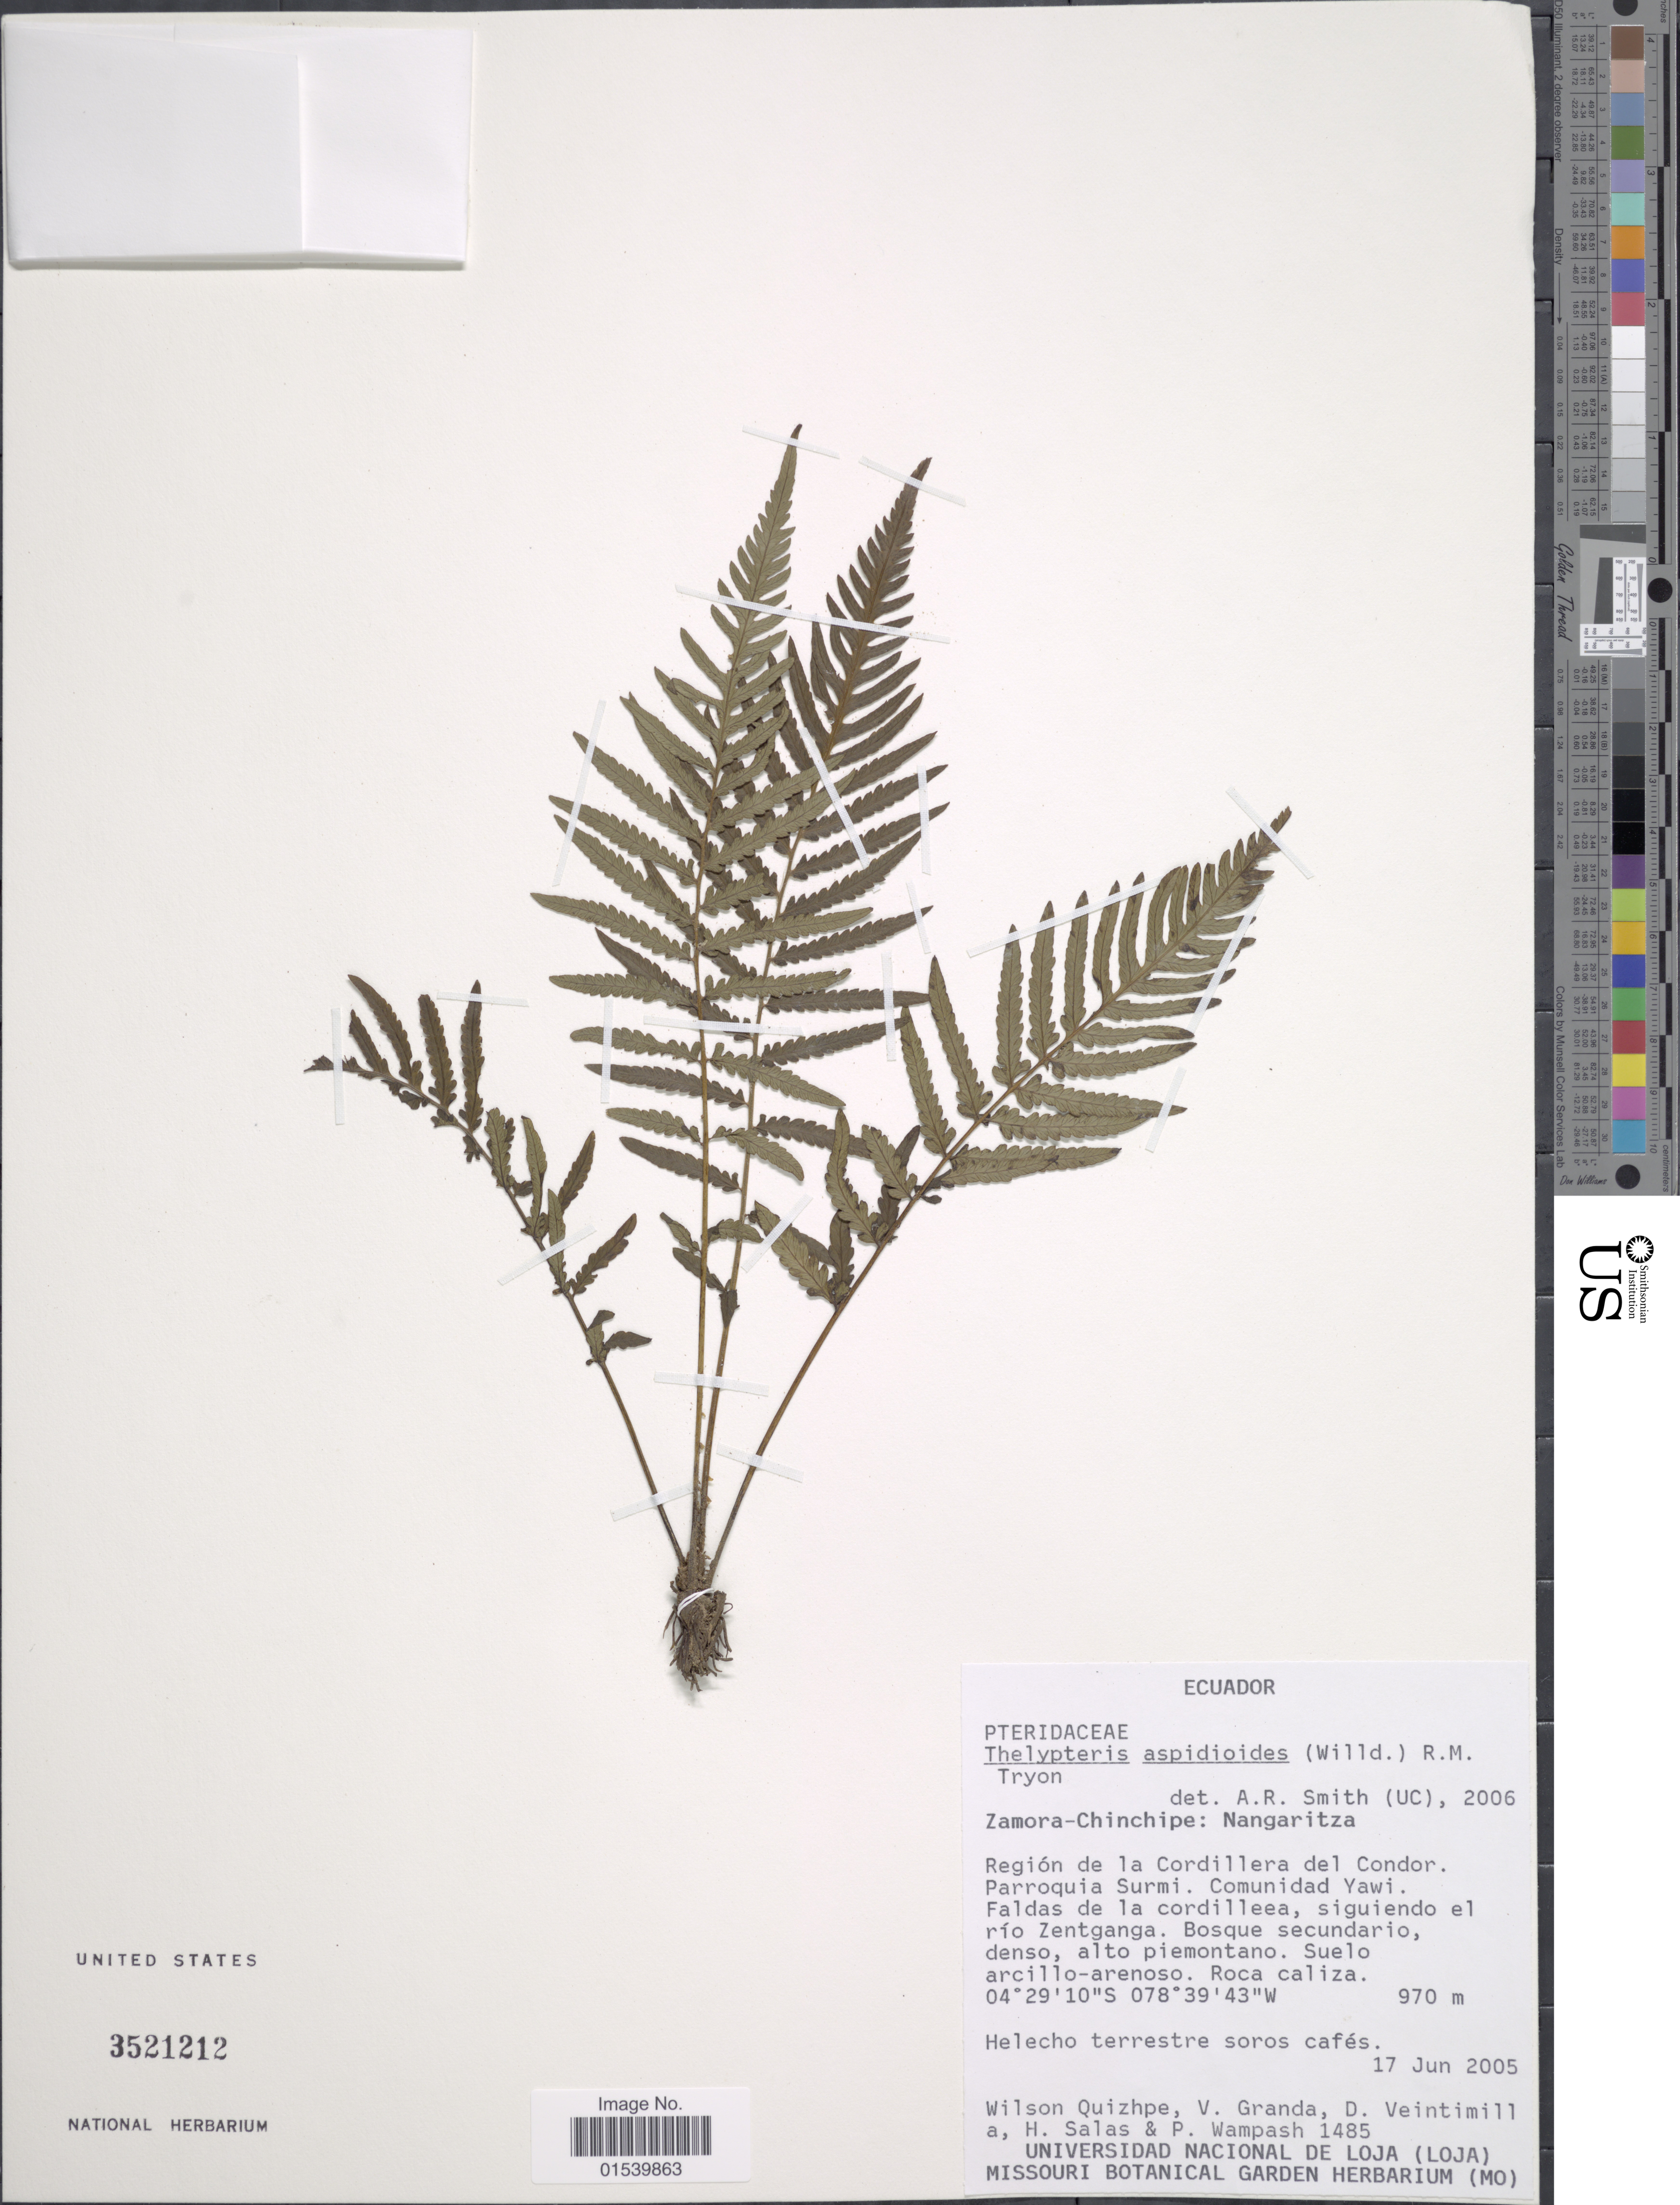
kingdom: Plantae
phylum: Tracheophyta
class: Polypodiopsida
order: Polypodiales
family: Thelypteridaceae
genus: Amauropelta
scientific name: Amauropelta aspidioides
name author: (Willd.) Pic. Serm.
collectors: W. Quizhpe, V. Granda, D. Veintimill, H. Salas & P. Wampash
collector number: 1485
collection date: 2005-06-17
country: Ecuador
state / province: Zamora-Chinchipe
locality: Nangaritza, región de la Cordillera del Condor. Parroquia Surmi. Comunidad Yawi. faldas de la cordilleea, sigiendo el río Zentganga. Bosque secundario, dnso, alto piemontano. Suelo arcillo-arenoso. Roca caliza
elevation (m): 970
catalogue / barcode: US 3521212